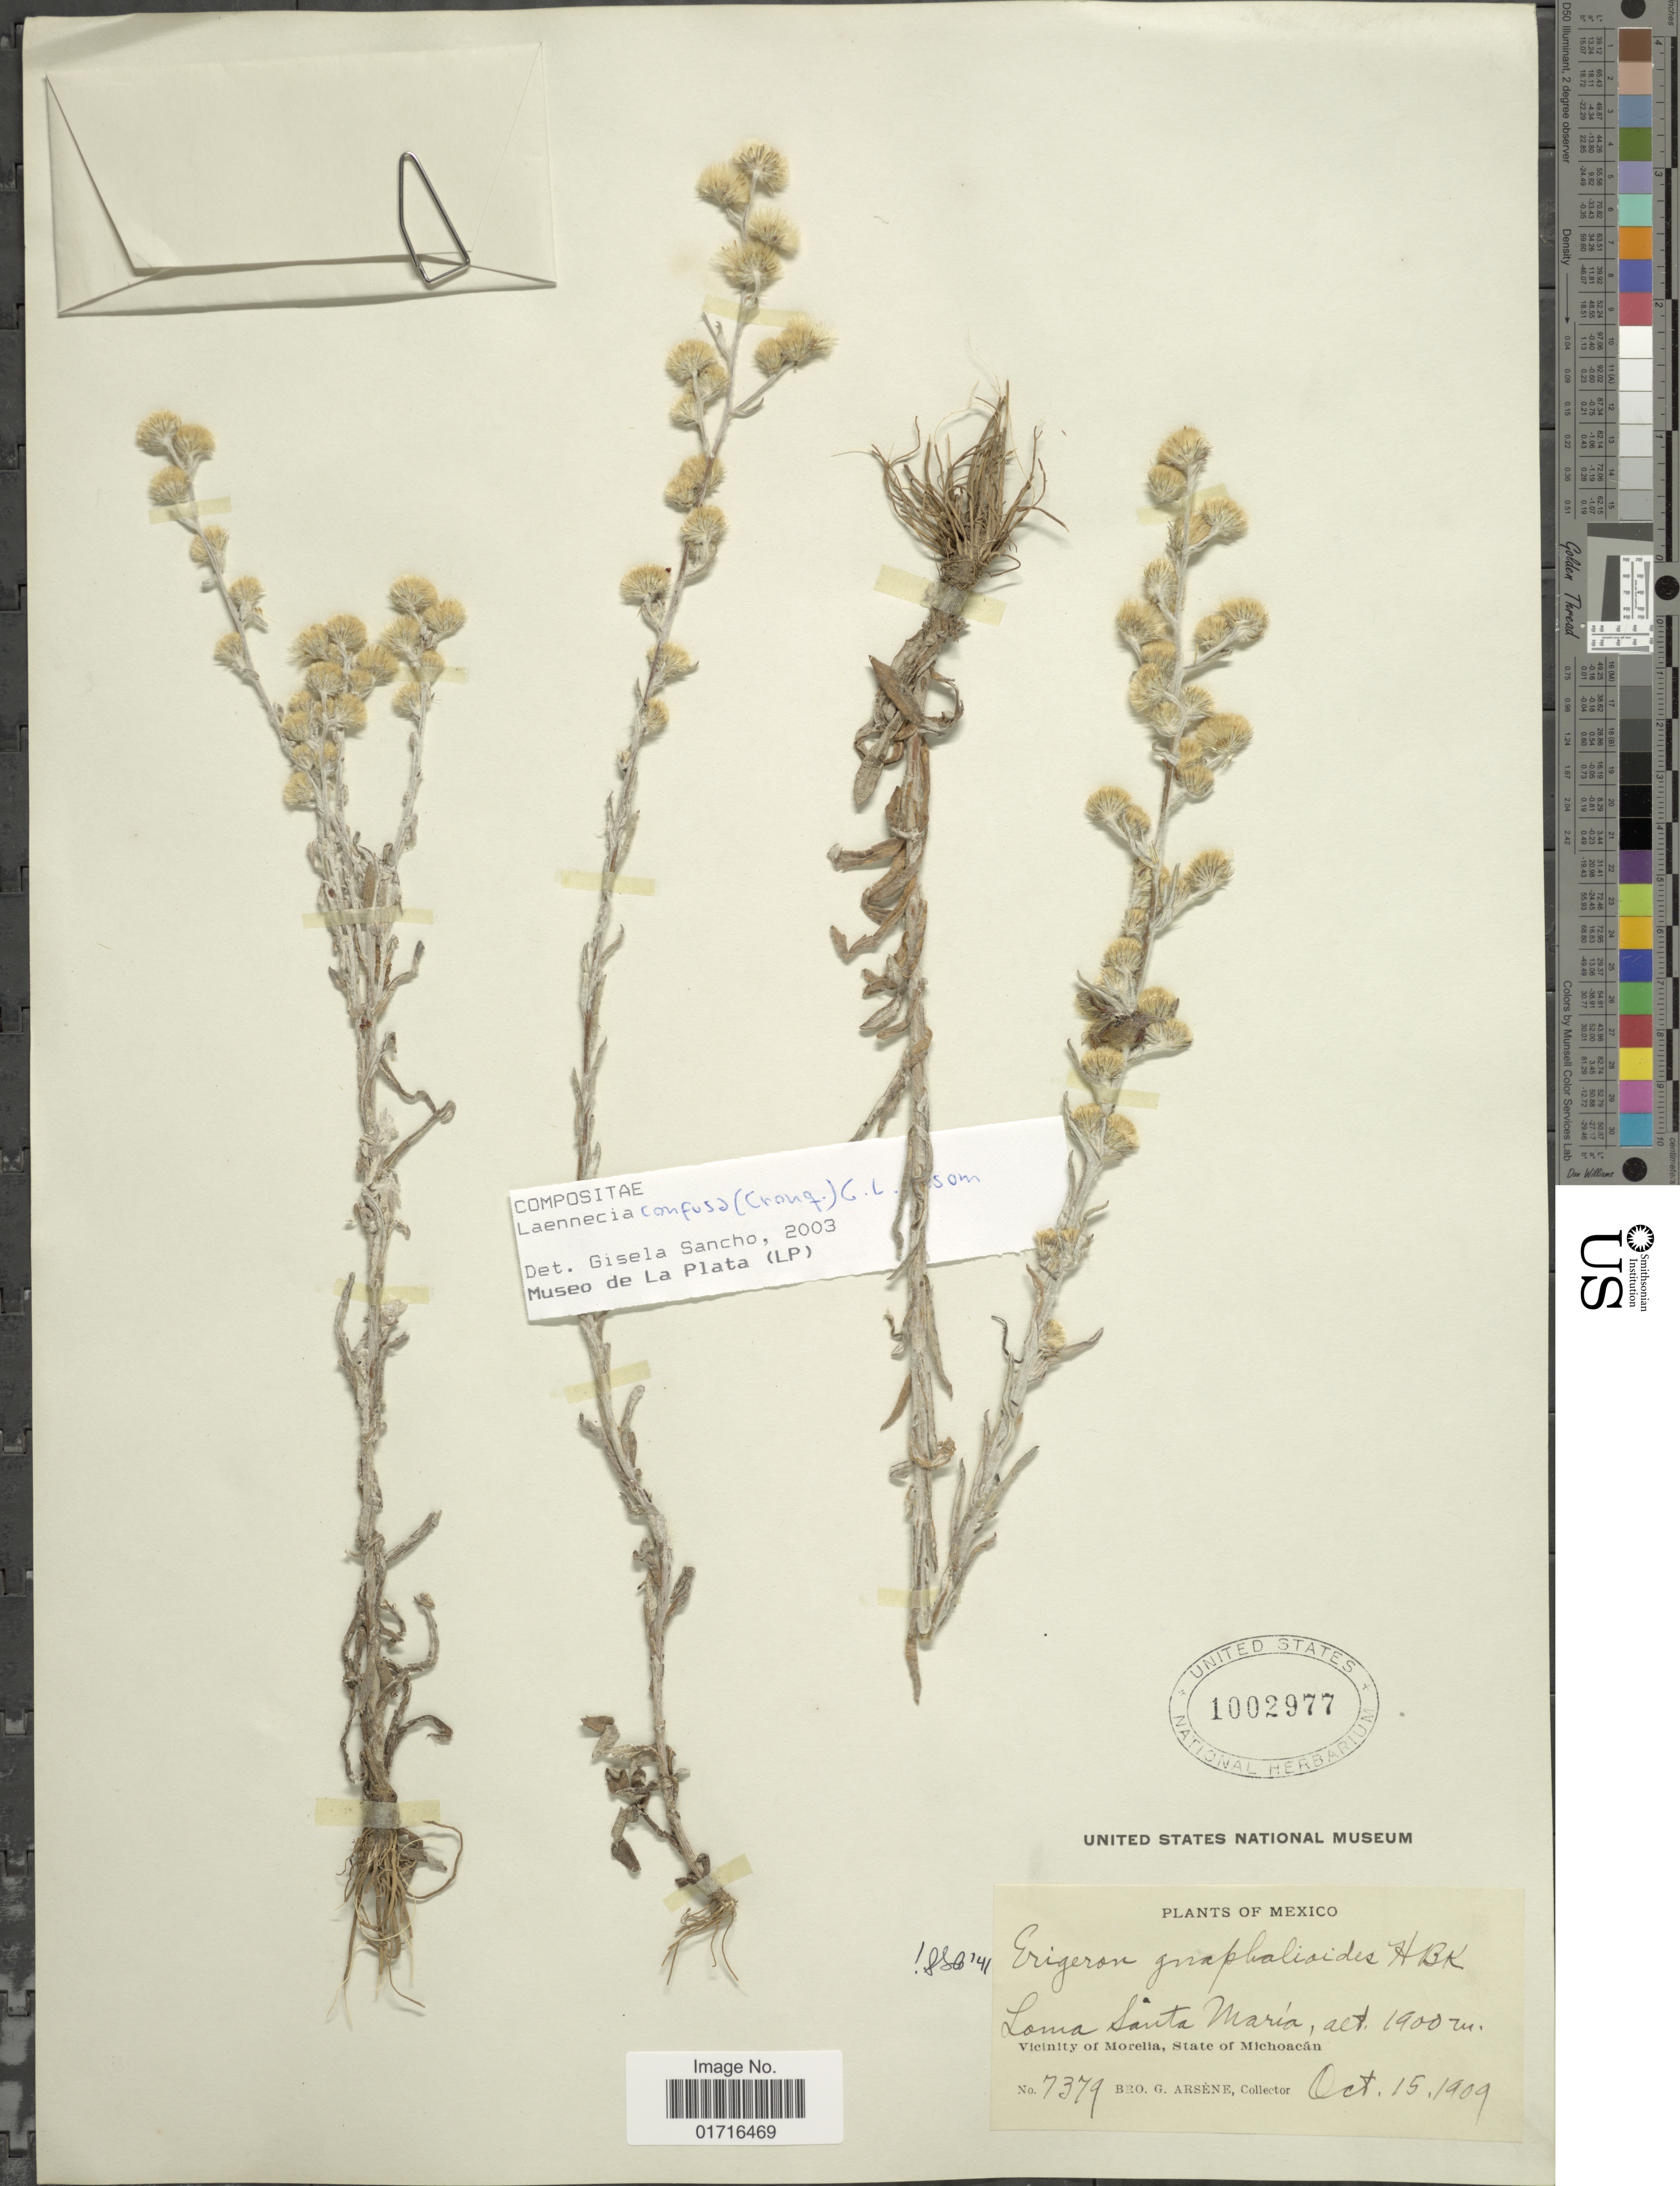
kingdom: Plantae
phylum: Tracheophyta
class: Magnoliopsida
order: Asterales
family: Asteraceae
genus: Conyza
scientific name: Conyza confusa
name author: Cronq.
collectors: Bro. G. Arsène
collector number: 7379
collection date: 1909-10-15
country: Mexico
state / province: Michoacán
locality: Loma Santa Maria, Vicinity of Morelia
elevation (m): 1900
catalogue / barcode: US 1002977